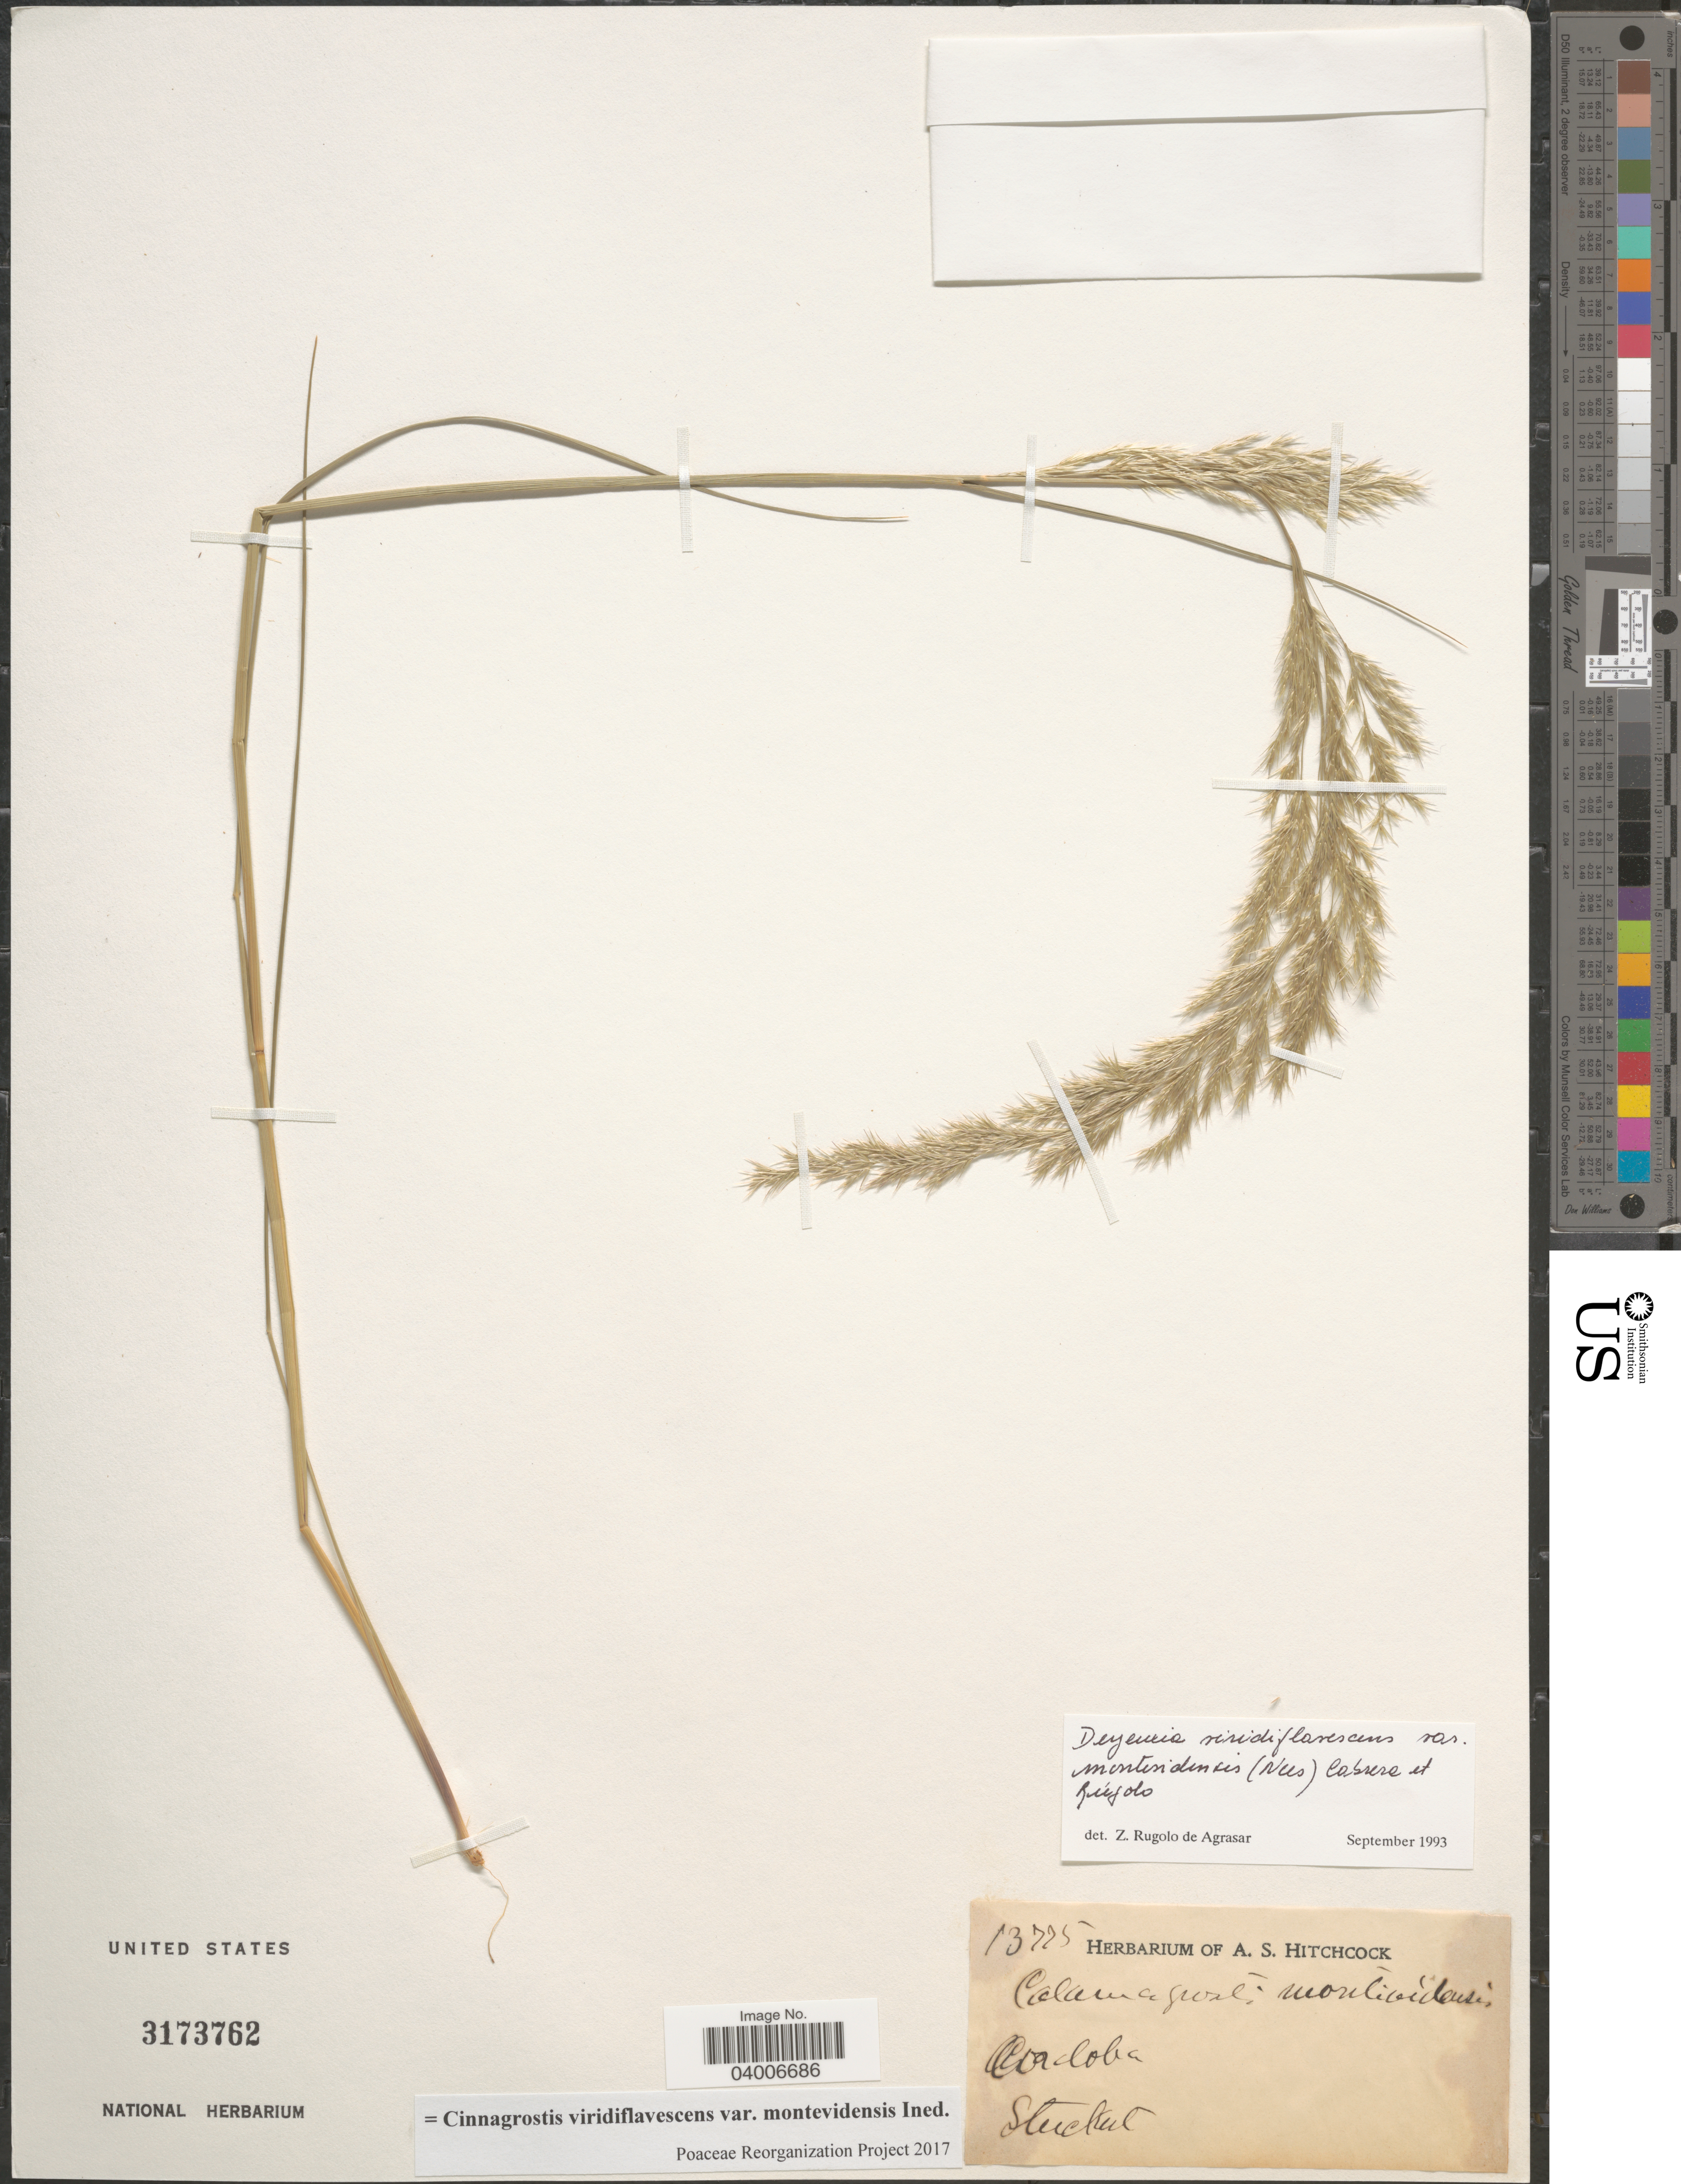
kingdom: Plantae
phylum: Tracheophyta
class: Liliopsida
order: Poales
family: Poaceae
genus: Cinnagrostis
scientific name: Cinnagrostis viridiflavescens var. montevidensis ined.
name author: (Nees) P.M. Peterson et al.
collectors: Stuckert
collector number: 13725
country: Argentina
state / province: Cordoba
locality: Cordoba.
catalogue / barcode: US 3173762